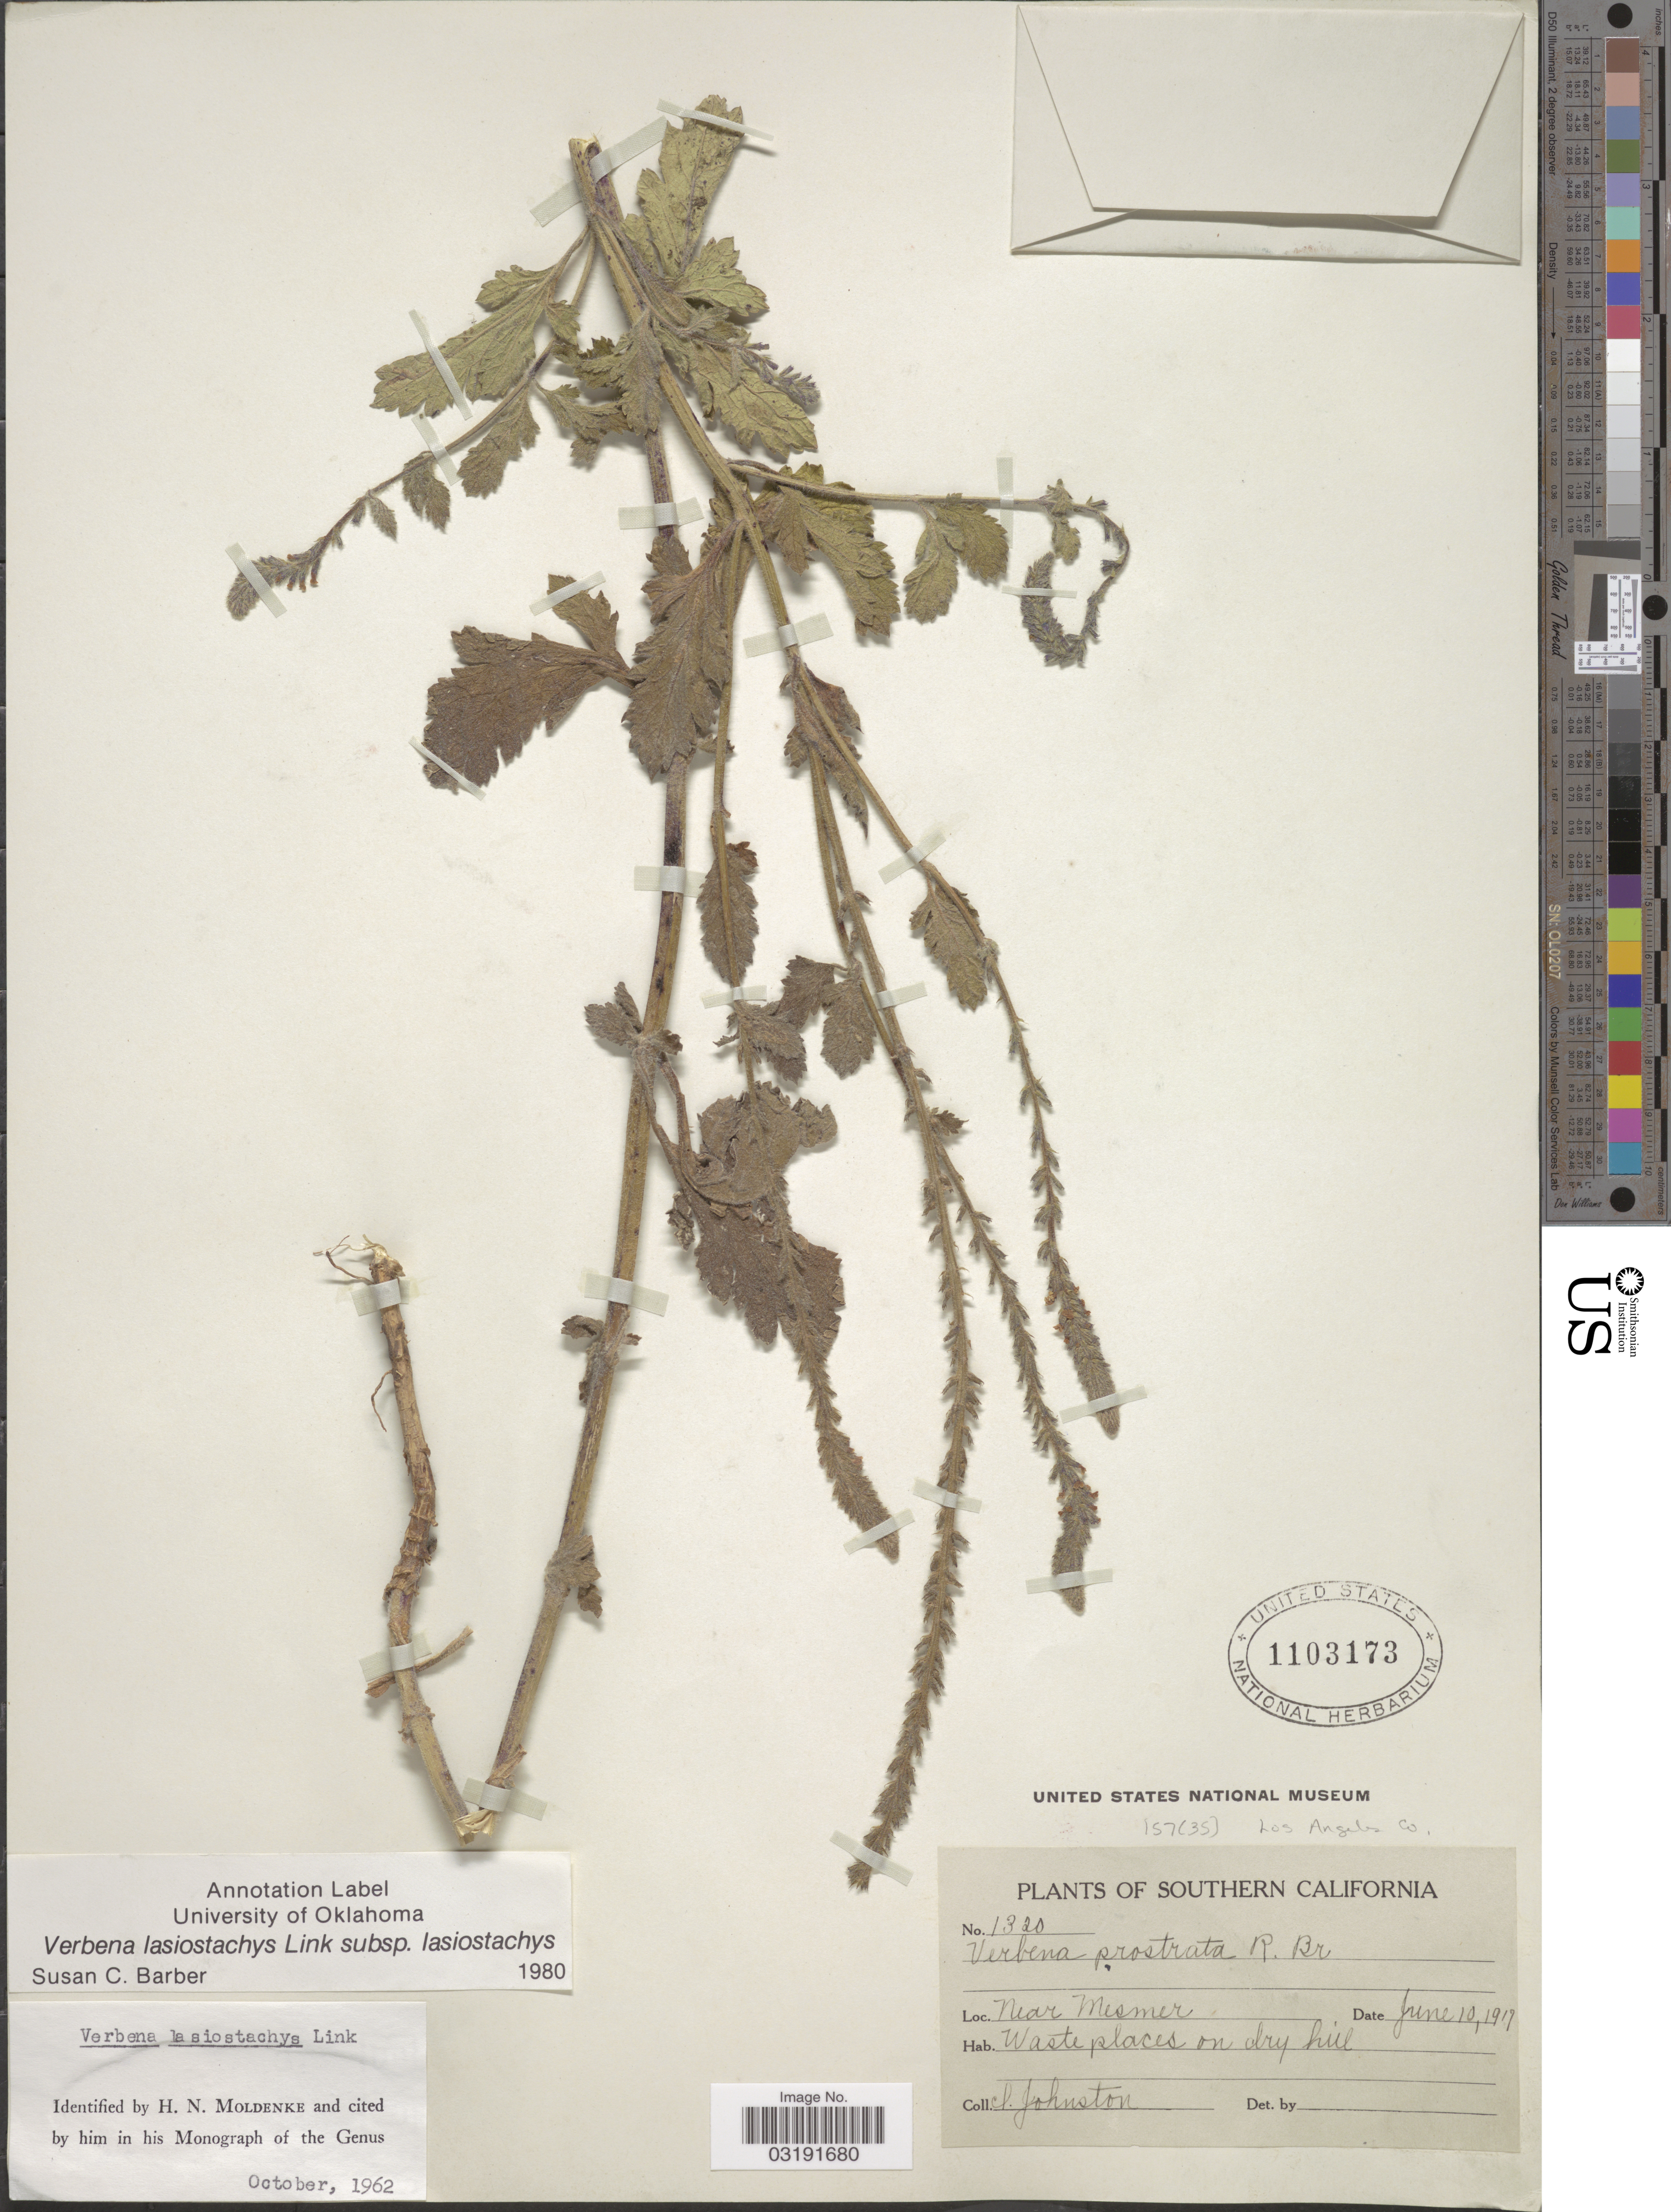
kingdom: Plantae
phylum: Tracheophyta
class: Magnoliopsida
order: Lamiales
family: Verbenaceae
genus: Verbena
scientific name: Verbena lasiostachys var. lasiostachys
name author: Link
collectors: I. Johnston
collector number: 1320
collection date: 1917-06-10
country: United States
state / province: California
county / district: Los Angeles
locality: Southern California. Near Mesmer. Los Angeles Co.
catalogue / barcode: US 1103173